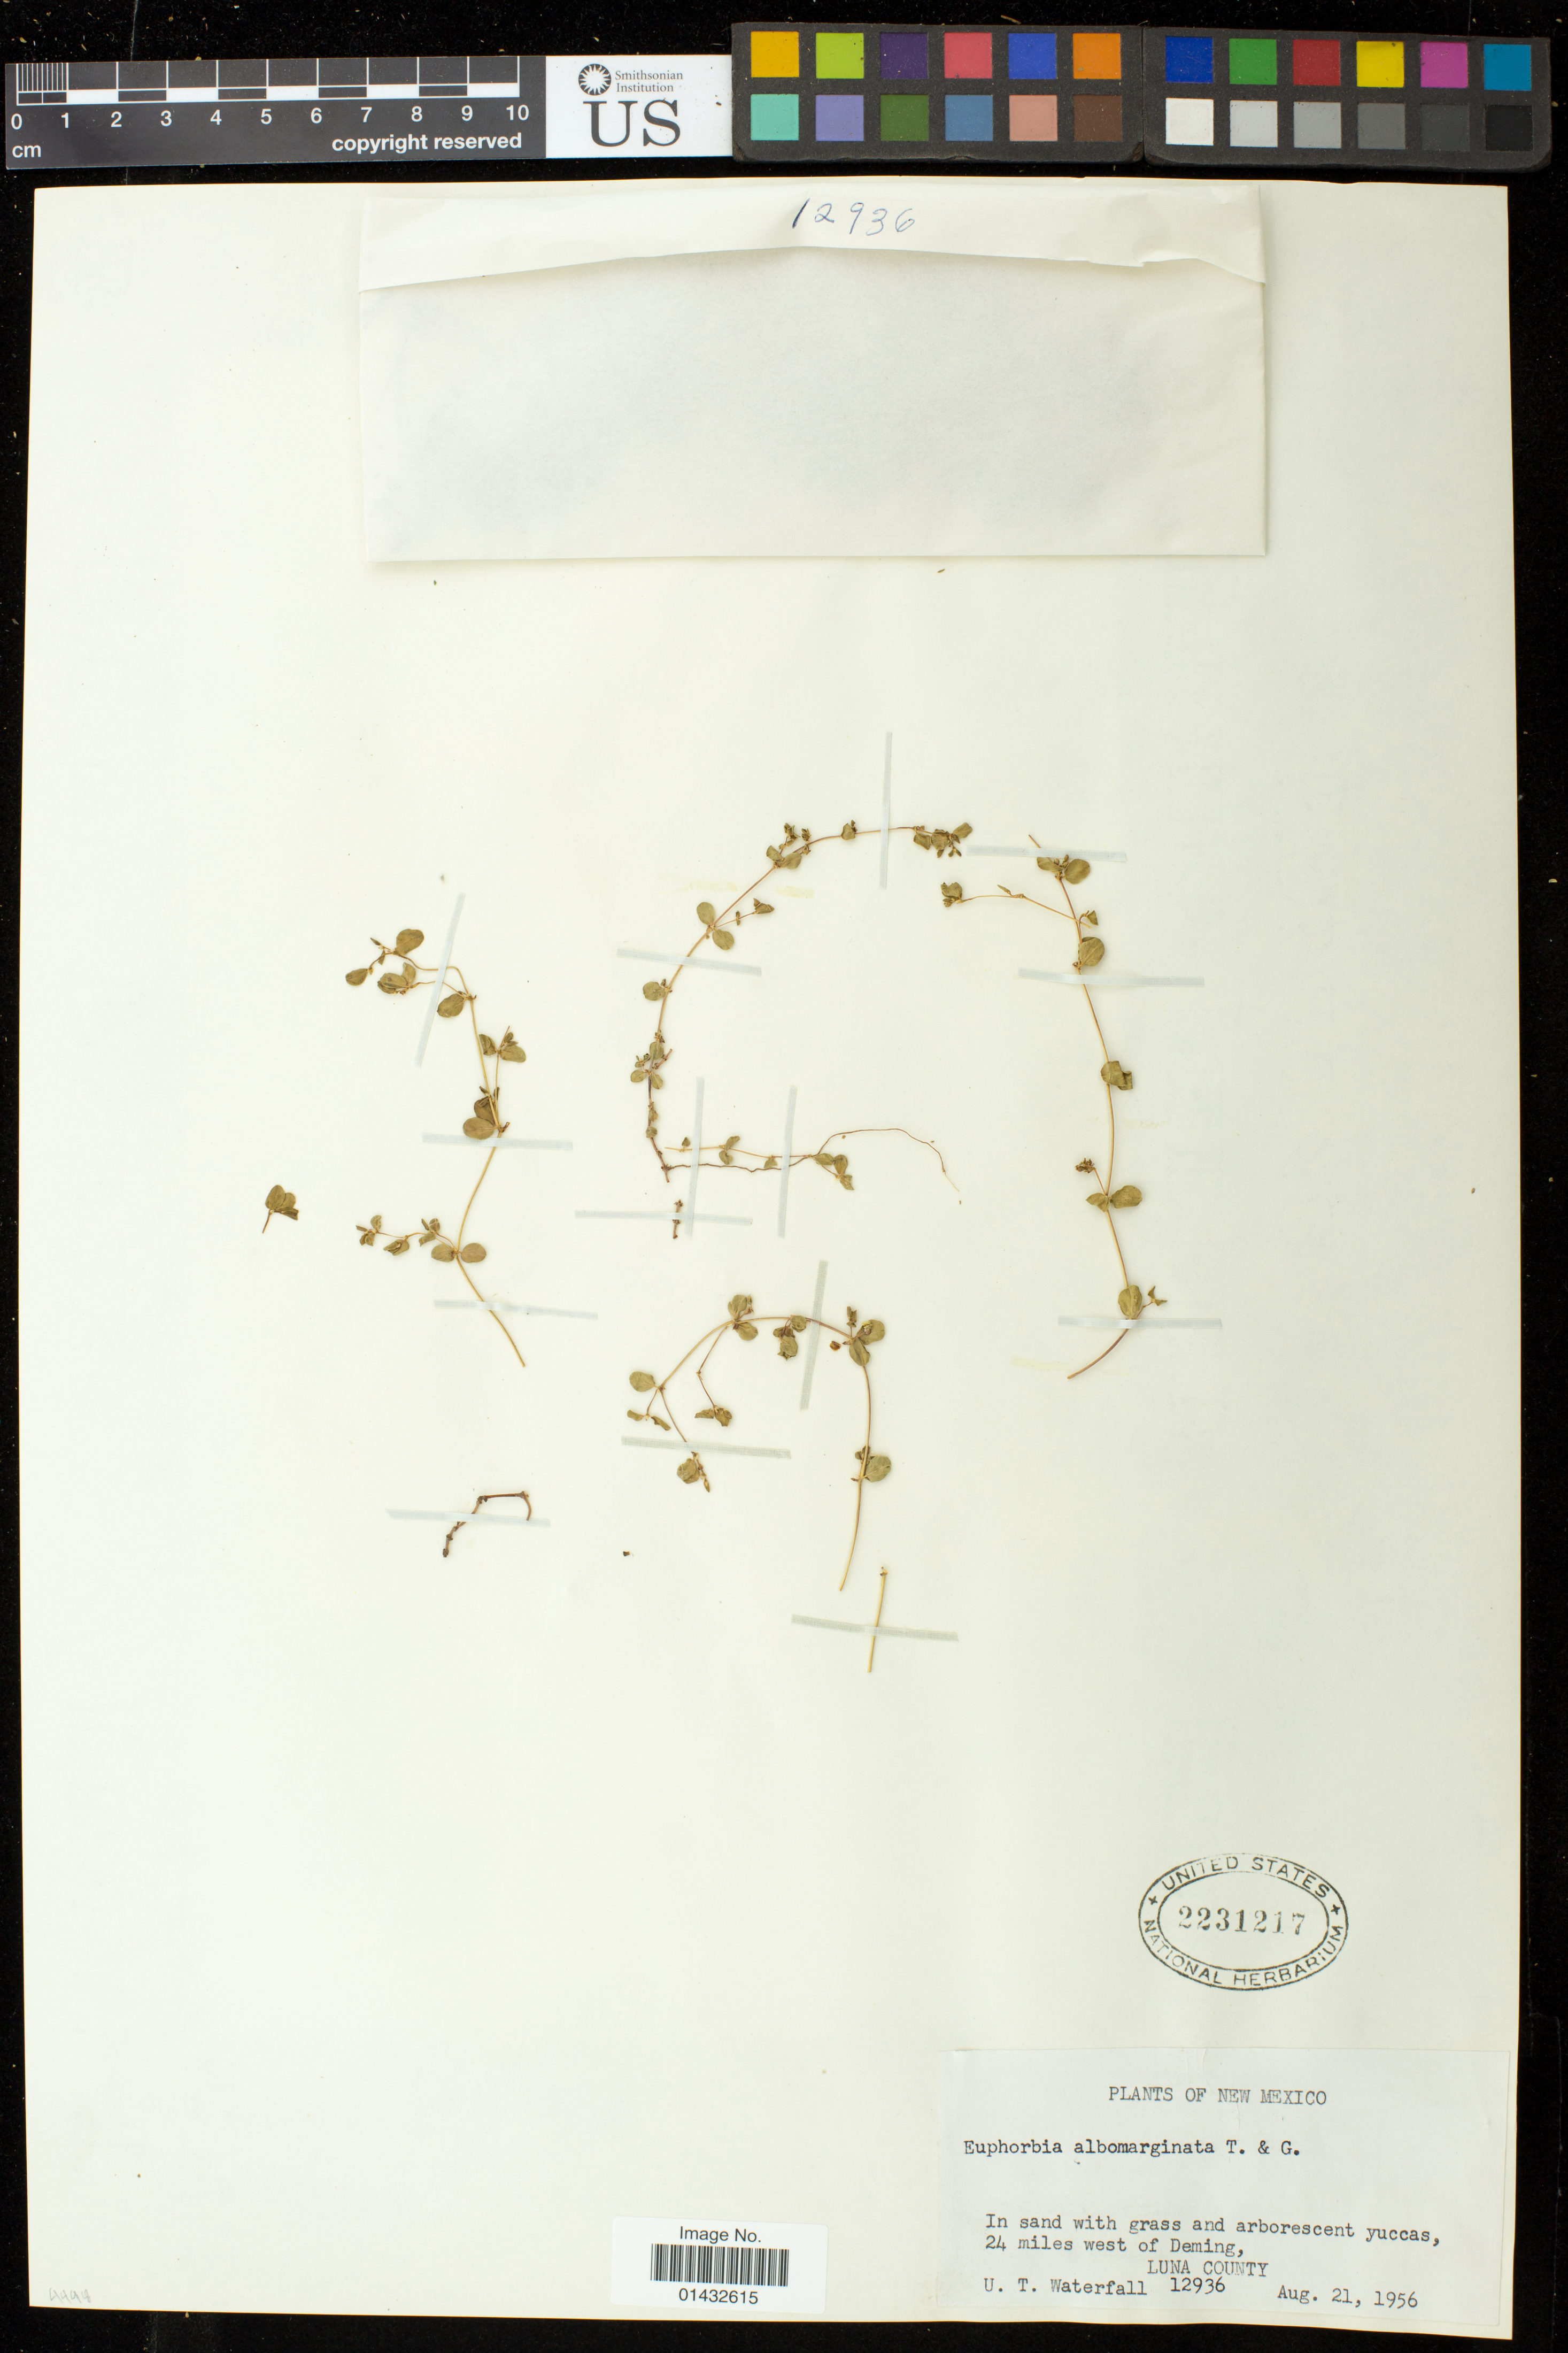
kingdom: Plantae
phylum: Tracheophyta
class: Magnoliopsida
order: Malpighiales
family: Euphorbiaceae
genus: Euphorbia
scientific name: Euphorbia albomarginata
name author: Torr. & A. Gray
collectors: U. T. Waterfall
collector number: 12936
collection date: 1956-08-21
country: United States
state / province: New Mexico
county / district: Luna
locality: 24 miles west of Deming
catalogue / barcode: US 2231217